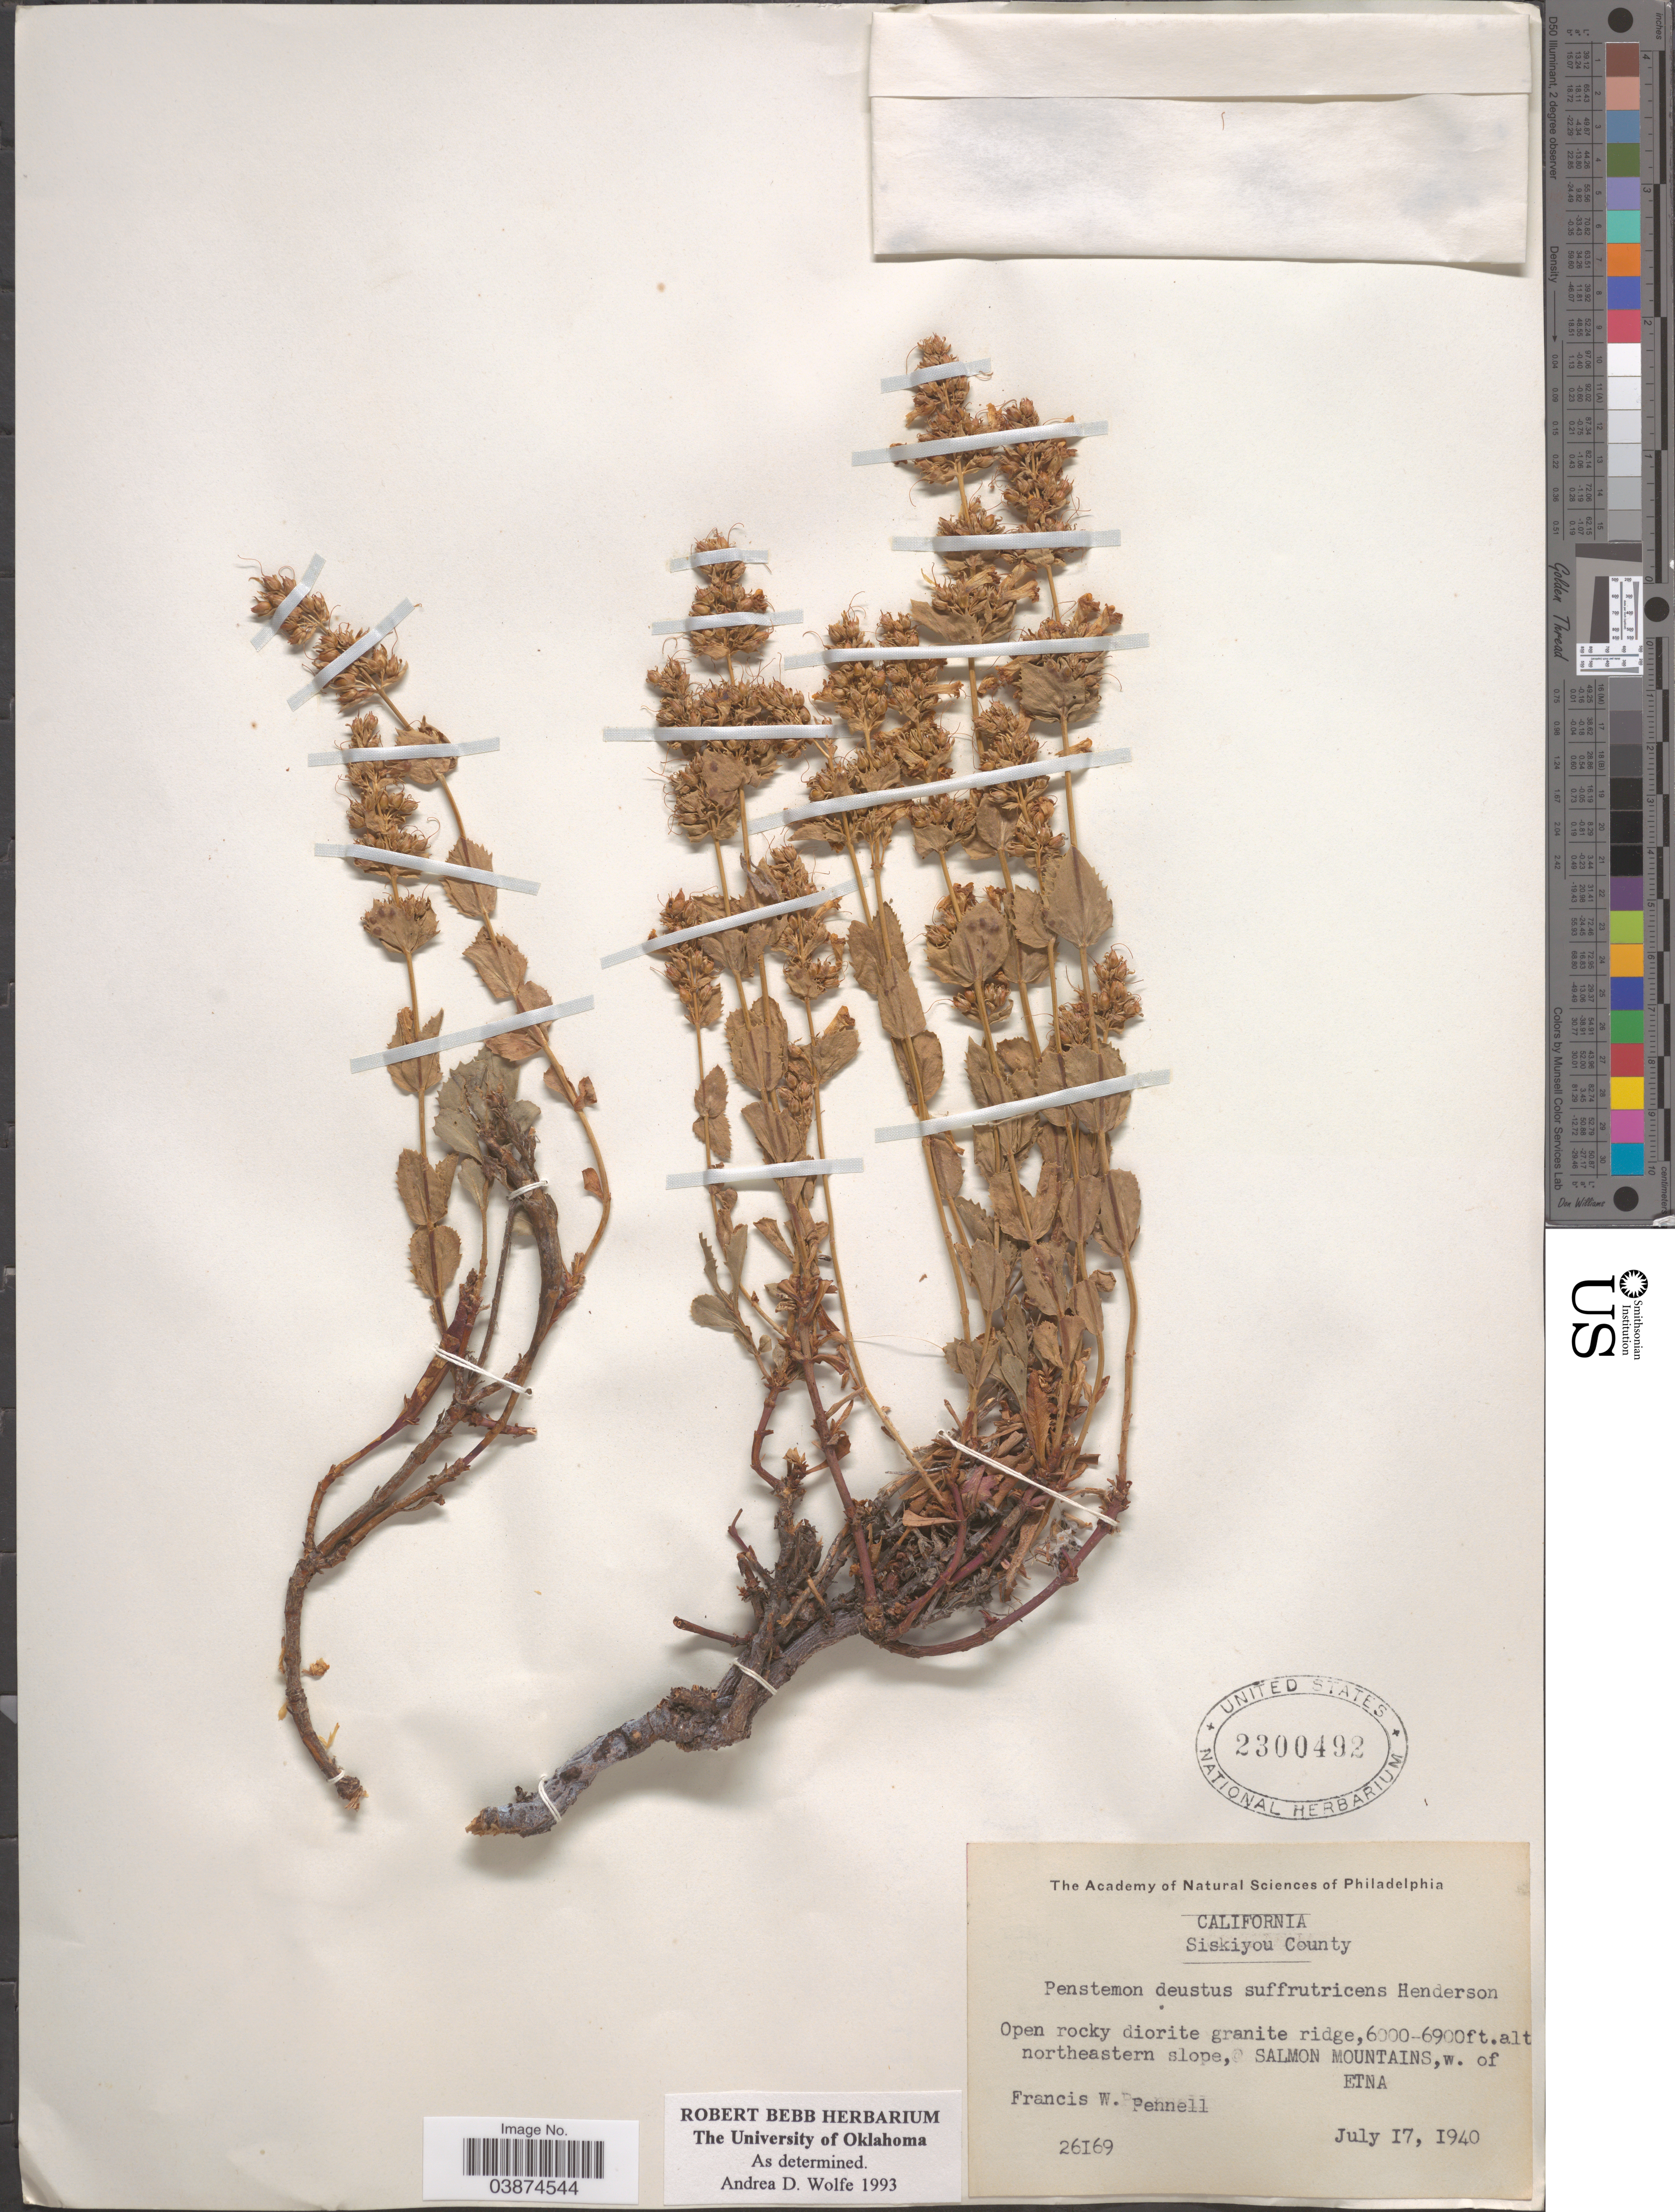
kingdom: Plantae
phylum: Tracheophyta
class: Magnoliopsida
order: Lamiales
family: Plantaginaceae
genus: Penstemon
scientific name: Penstemon deustus var. suffrutescens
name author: L.F. Hend.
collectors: F. W. Pennell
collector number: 26169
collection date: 1940-07-17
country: United States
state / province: California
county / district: Siskiyou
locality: Siskiyou County. Northeastern slope, Salmon Mountains, w. of Etna.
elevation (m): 1829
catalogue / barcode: US 2300492